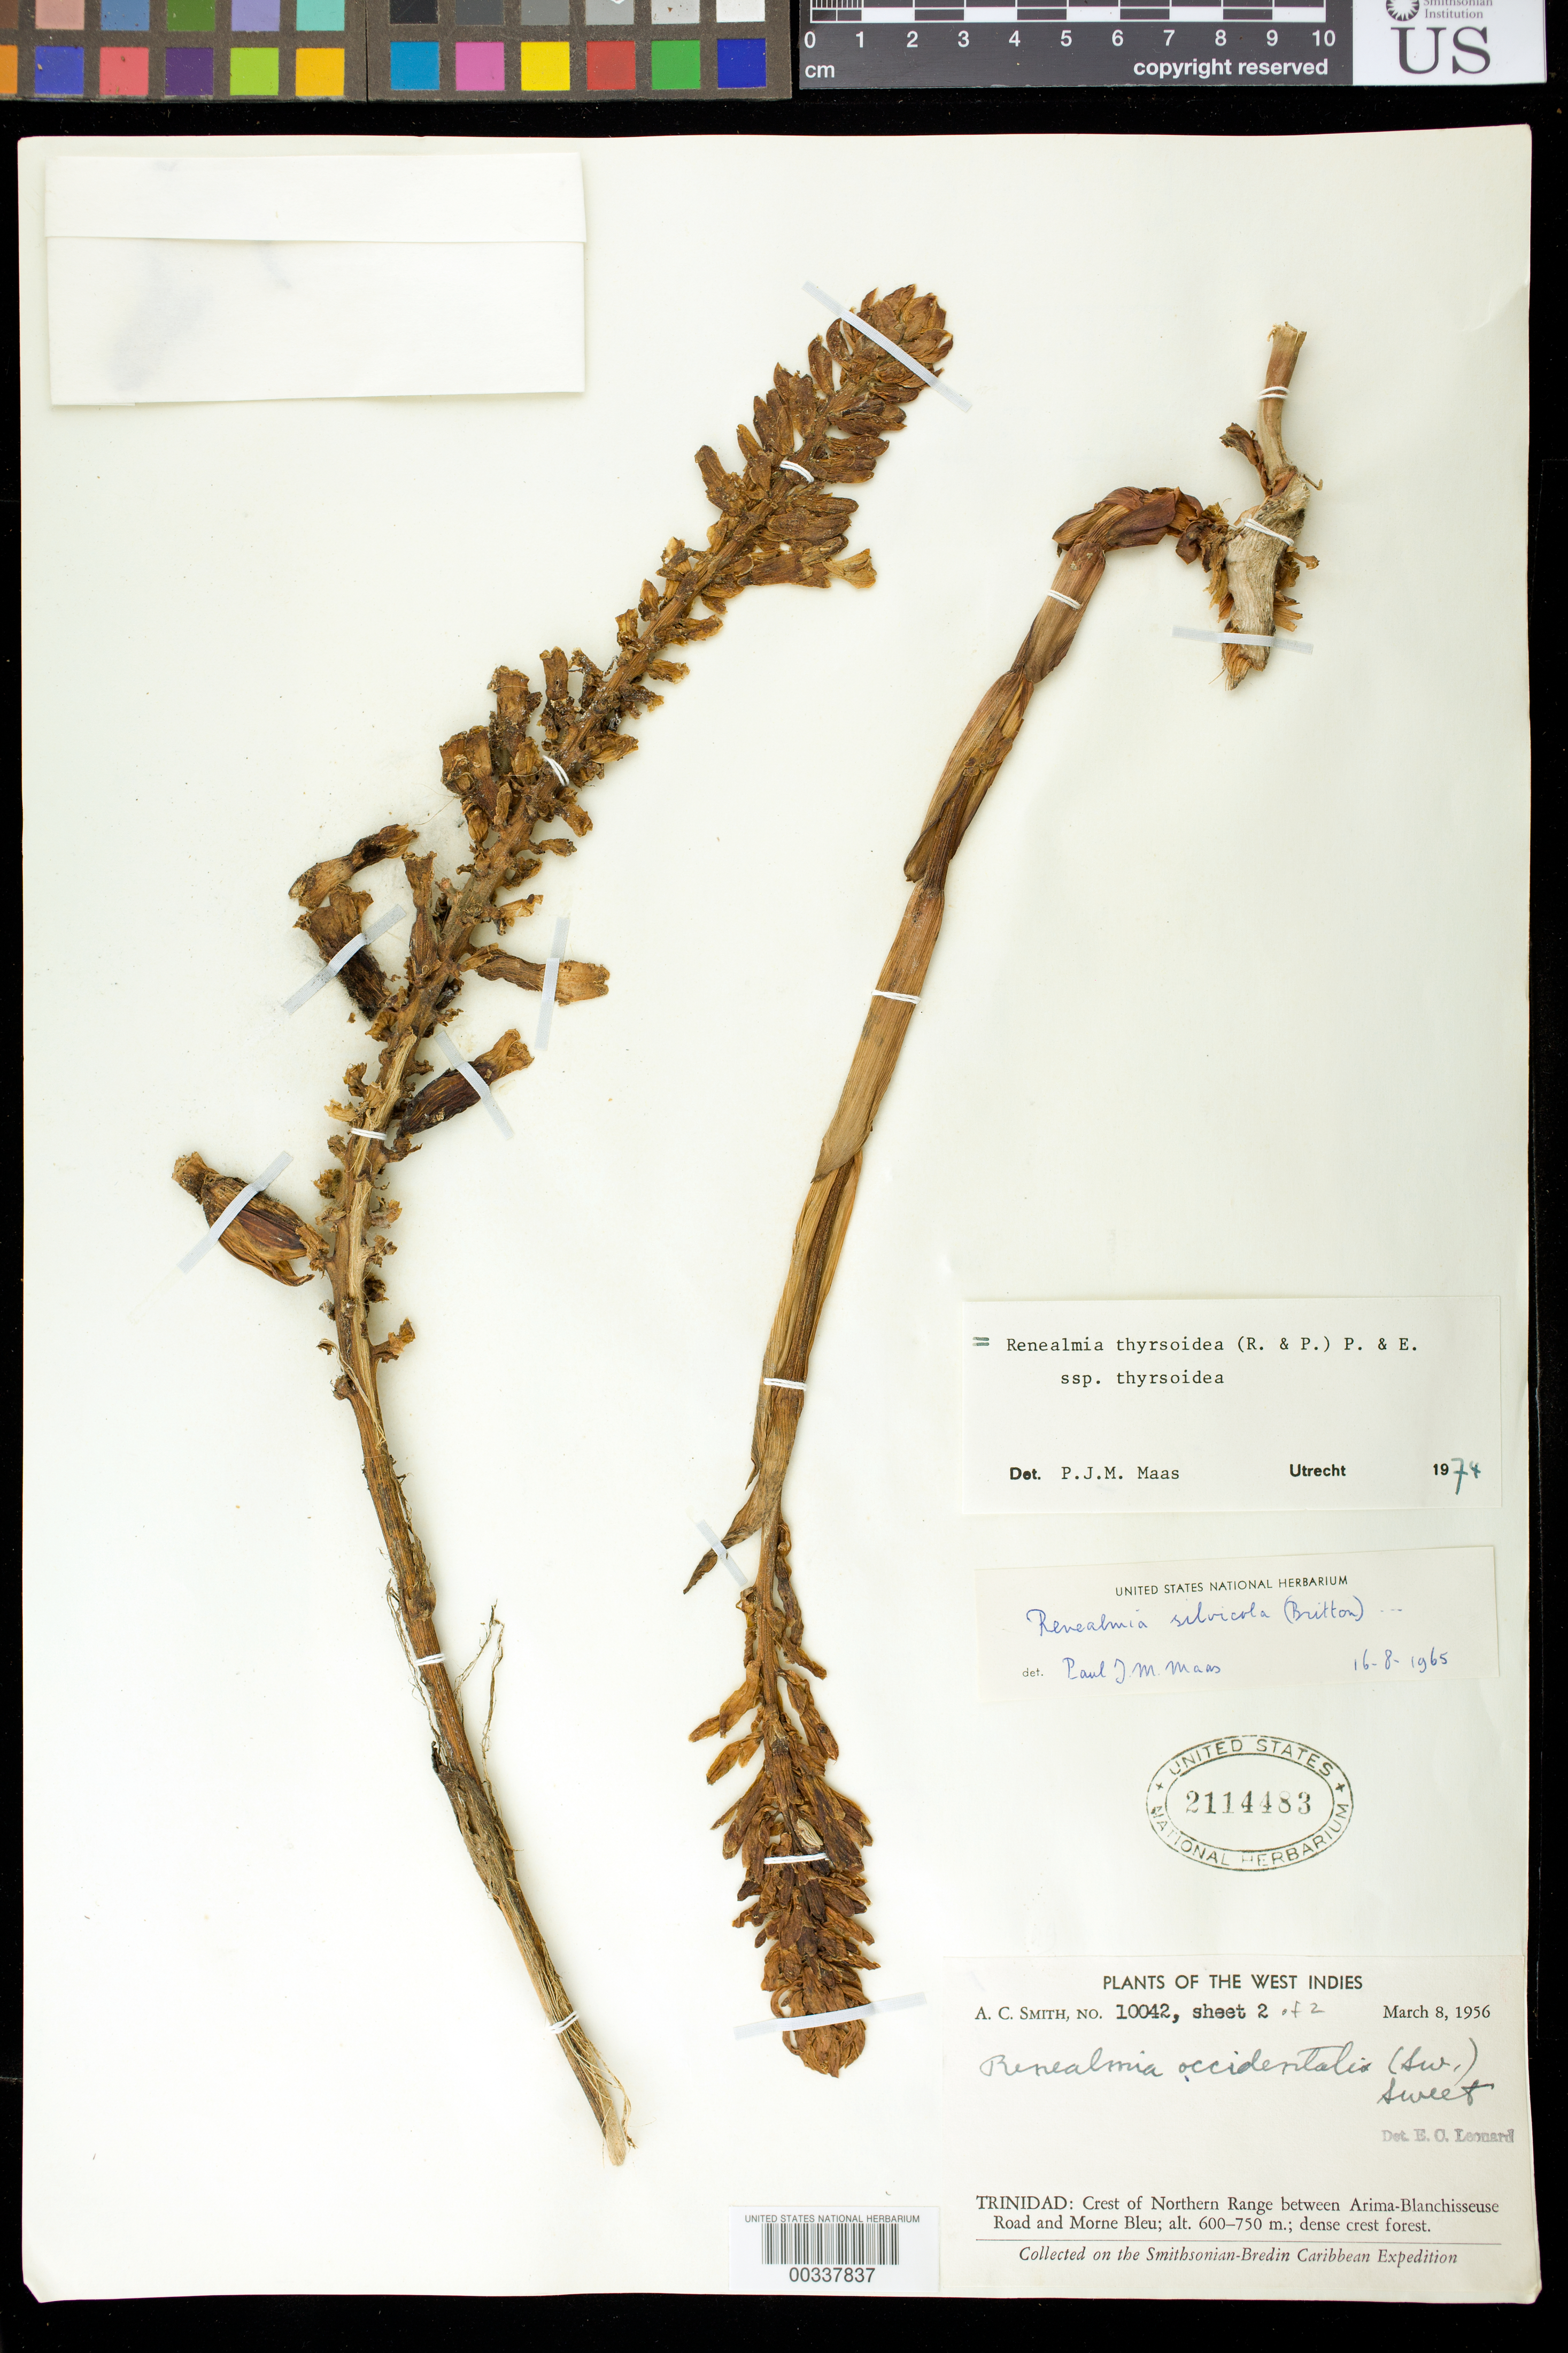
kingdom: Plantae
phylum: Tracheophyta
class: Liliopsida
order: Zingiberales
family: Zingiberaceae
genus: Renealmia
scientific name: Renealmia thyrsoidea subsp. thyrsoidea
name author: (Ruiz & Pav.) Poepp. & Endl.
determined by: Maas, Paul J. M.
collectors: A. C. Smith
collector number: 10042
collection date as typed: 08 Mar 1956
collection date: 1956-03-08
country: Trinidad and Tobago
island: Trinidad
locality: Crest of northern range between arima-blanchisseuse road and morne bleu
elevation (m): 600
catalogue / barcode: US 2114483